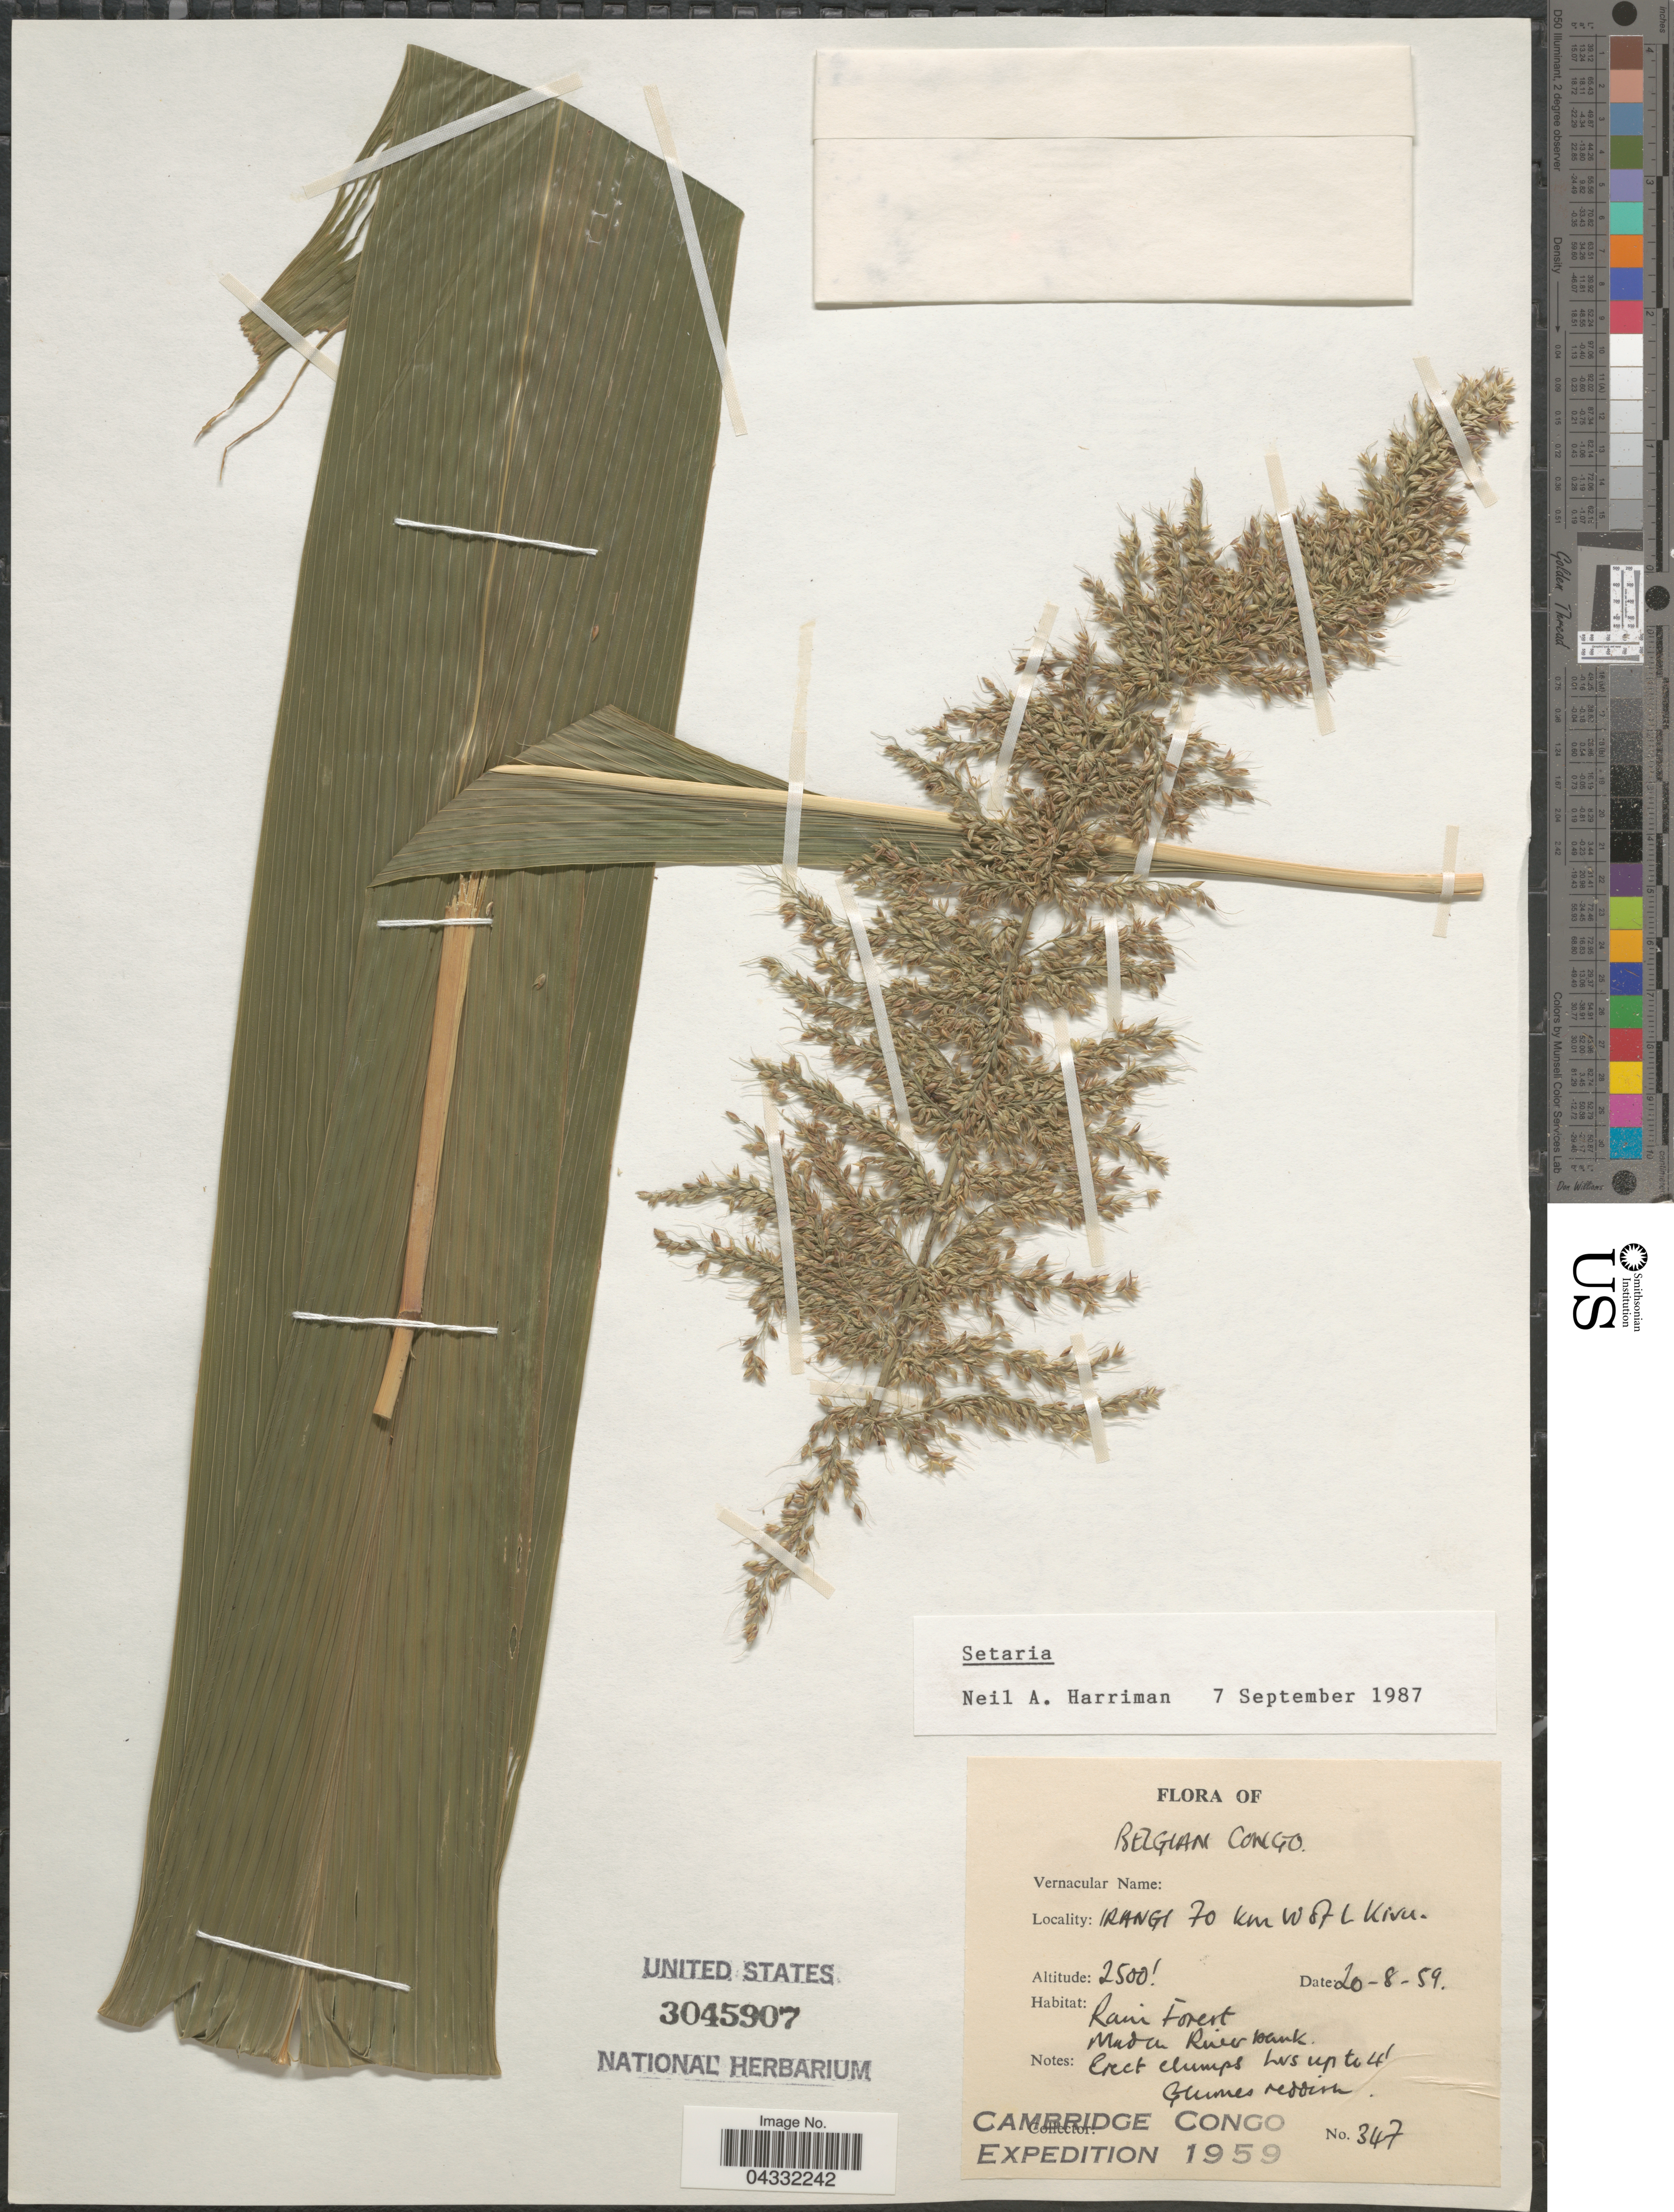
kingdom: Plantae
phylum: Tracheophyta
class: Liliopsida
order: Poales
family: Poaceae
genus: Setaria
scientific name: Setaria sp.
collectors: Cambridge Congo Expedition 1959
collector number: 347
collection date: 1959-08-20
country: Congo, Democratic Republic of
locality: Belgian Congo. Irangi 70 km W of L. Kivu.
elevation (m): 762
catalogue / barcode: US 3045907